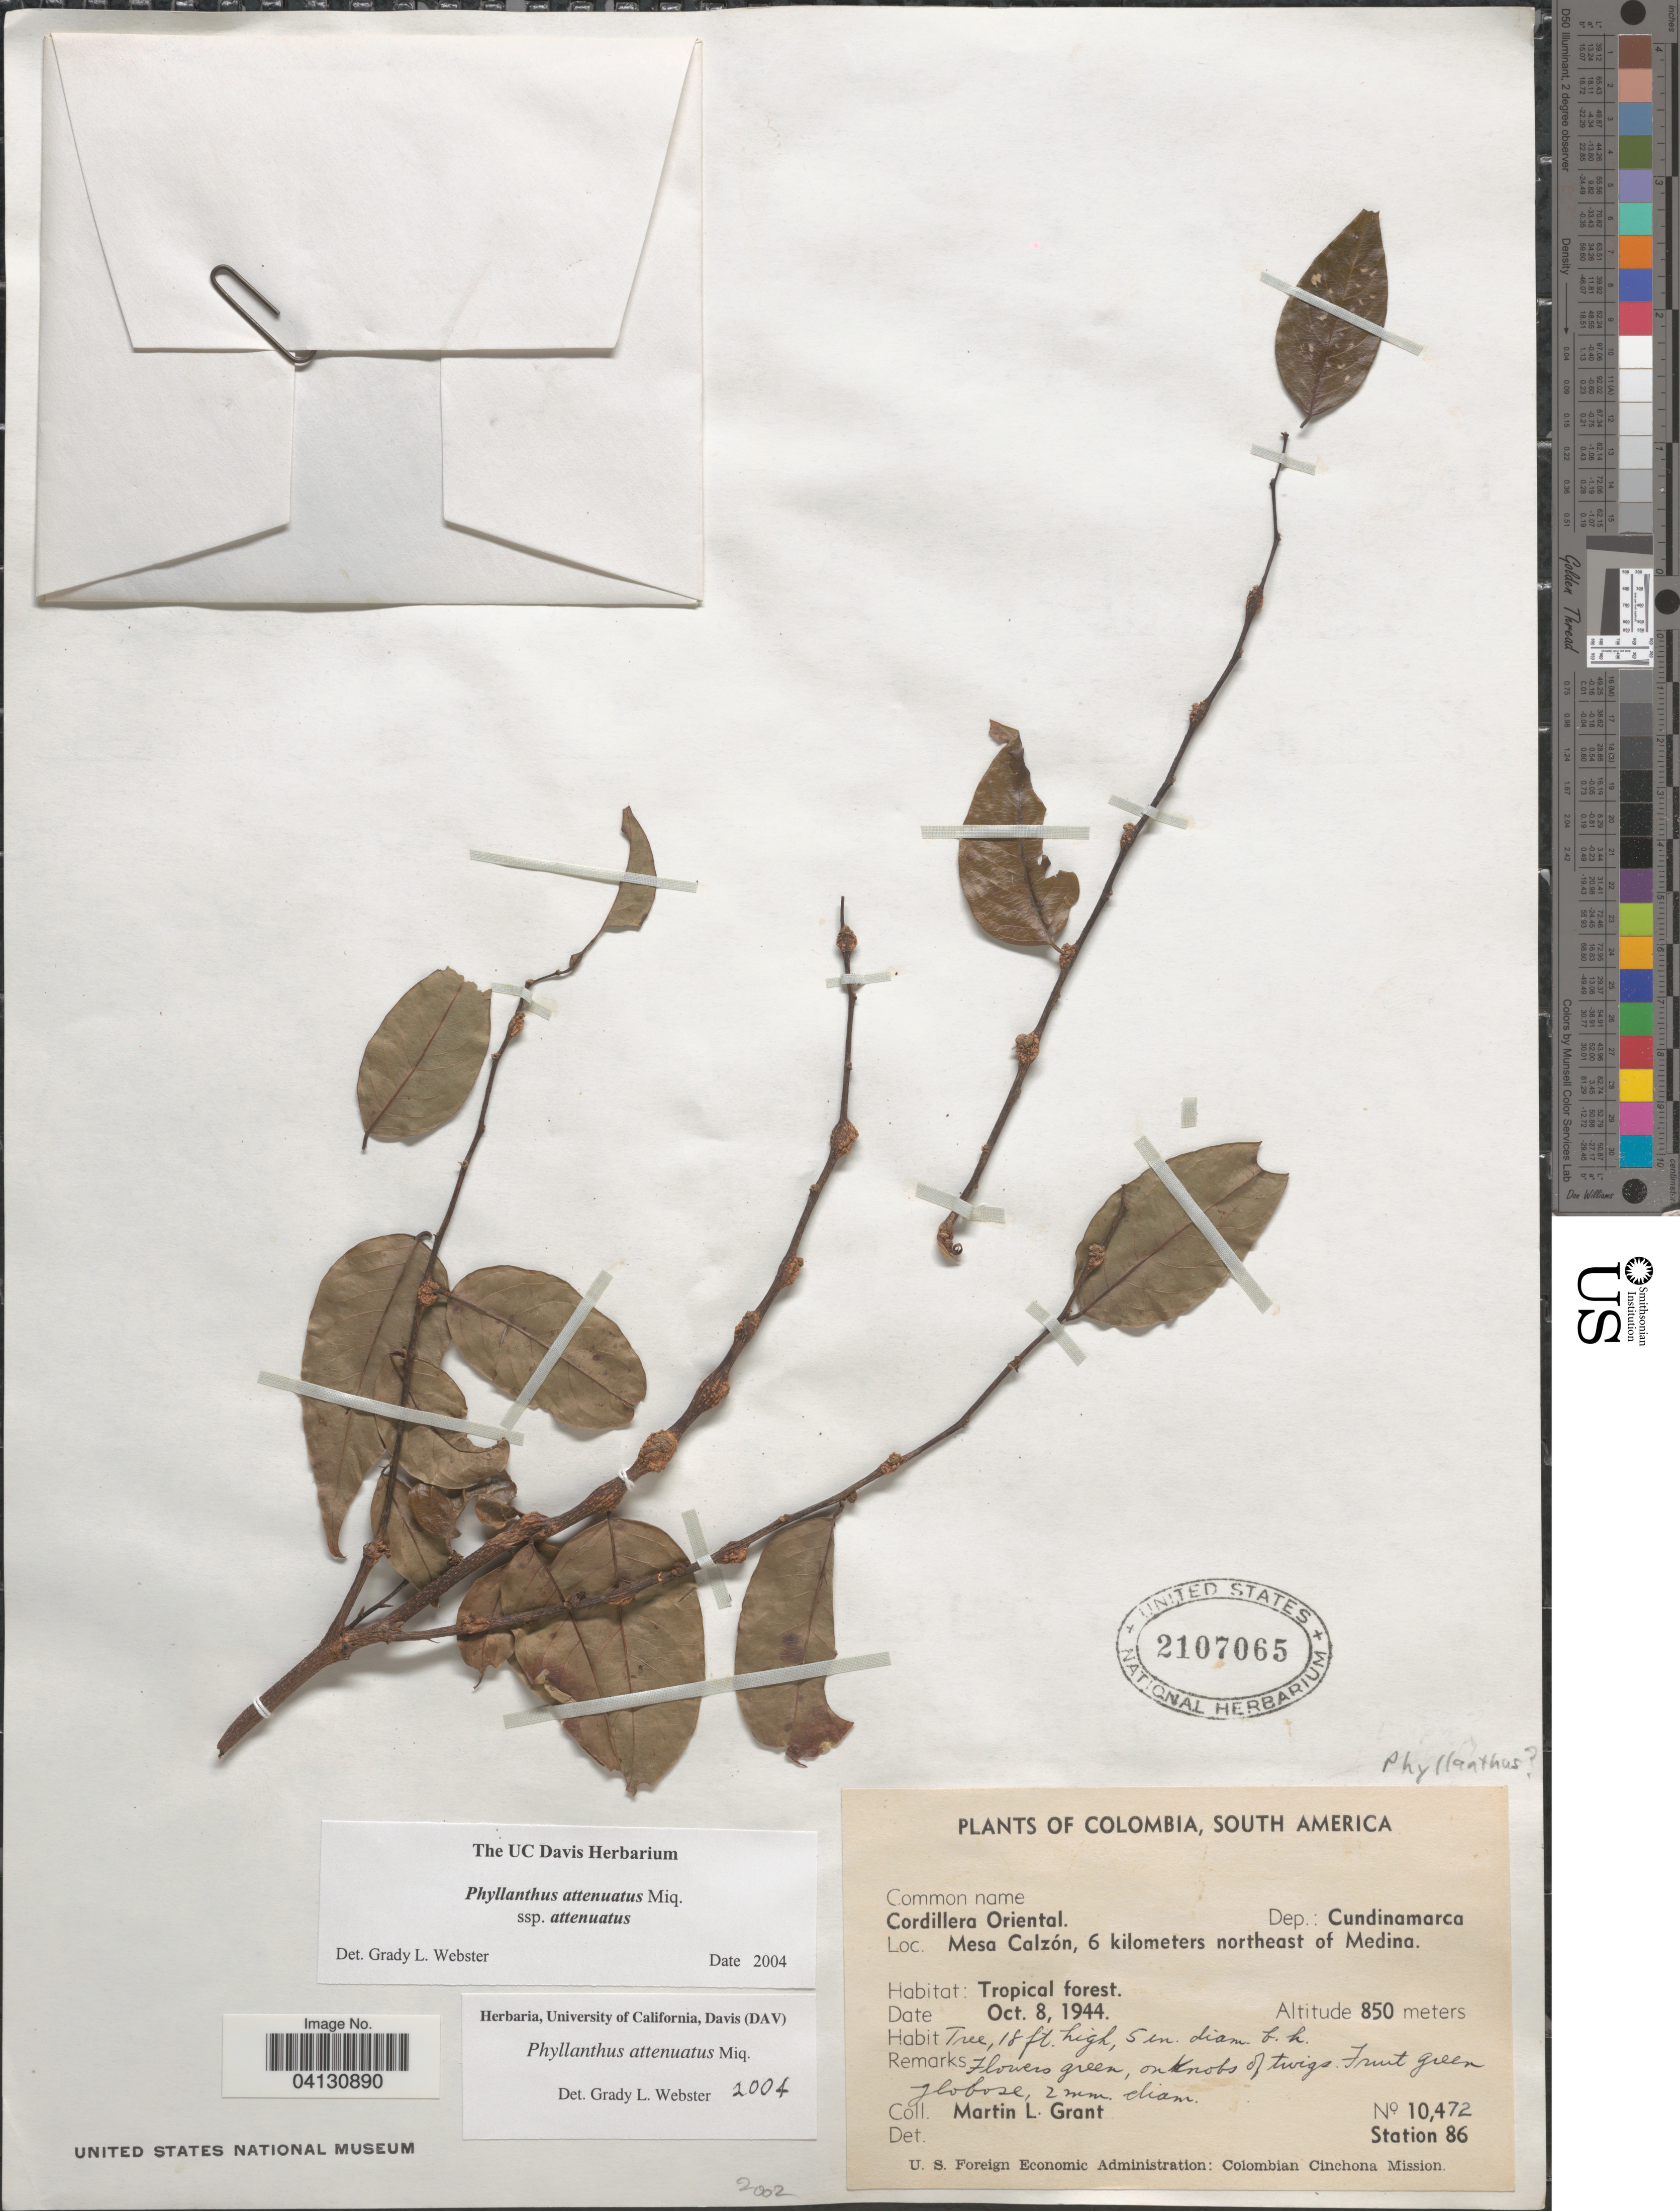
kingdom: Plantae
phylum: Tracheophyta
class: Magnoliopsida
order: Malpighiales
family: Phyllanthaceae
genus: Phyllanthus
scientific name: Phyllanthus attenuatus subsp. attenuatus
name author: Miq.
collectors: M. L. Grant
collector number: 10472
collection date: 1944-10-08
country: Colombia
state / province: Cundinamarca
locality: Cordillera Oriental. Dep.: Cundinamarca. Mesa Calzón, 6 kilometers northeast of Medina. Station 86. Colombian Cinchona Mission.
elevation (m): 850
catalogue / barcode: US 2107065